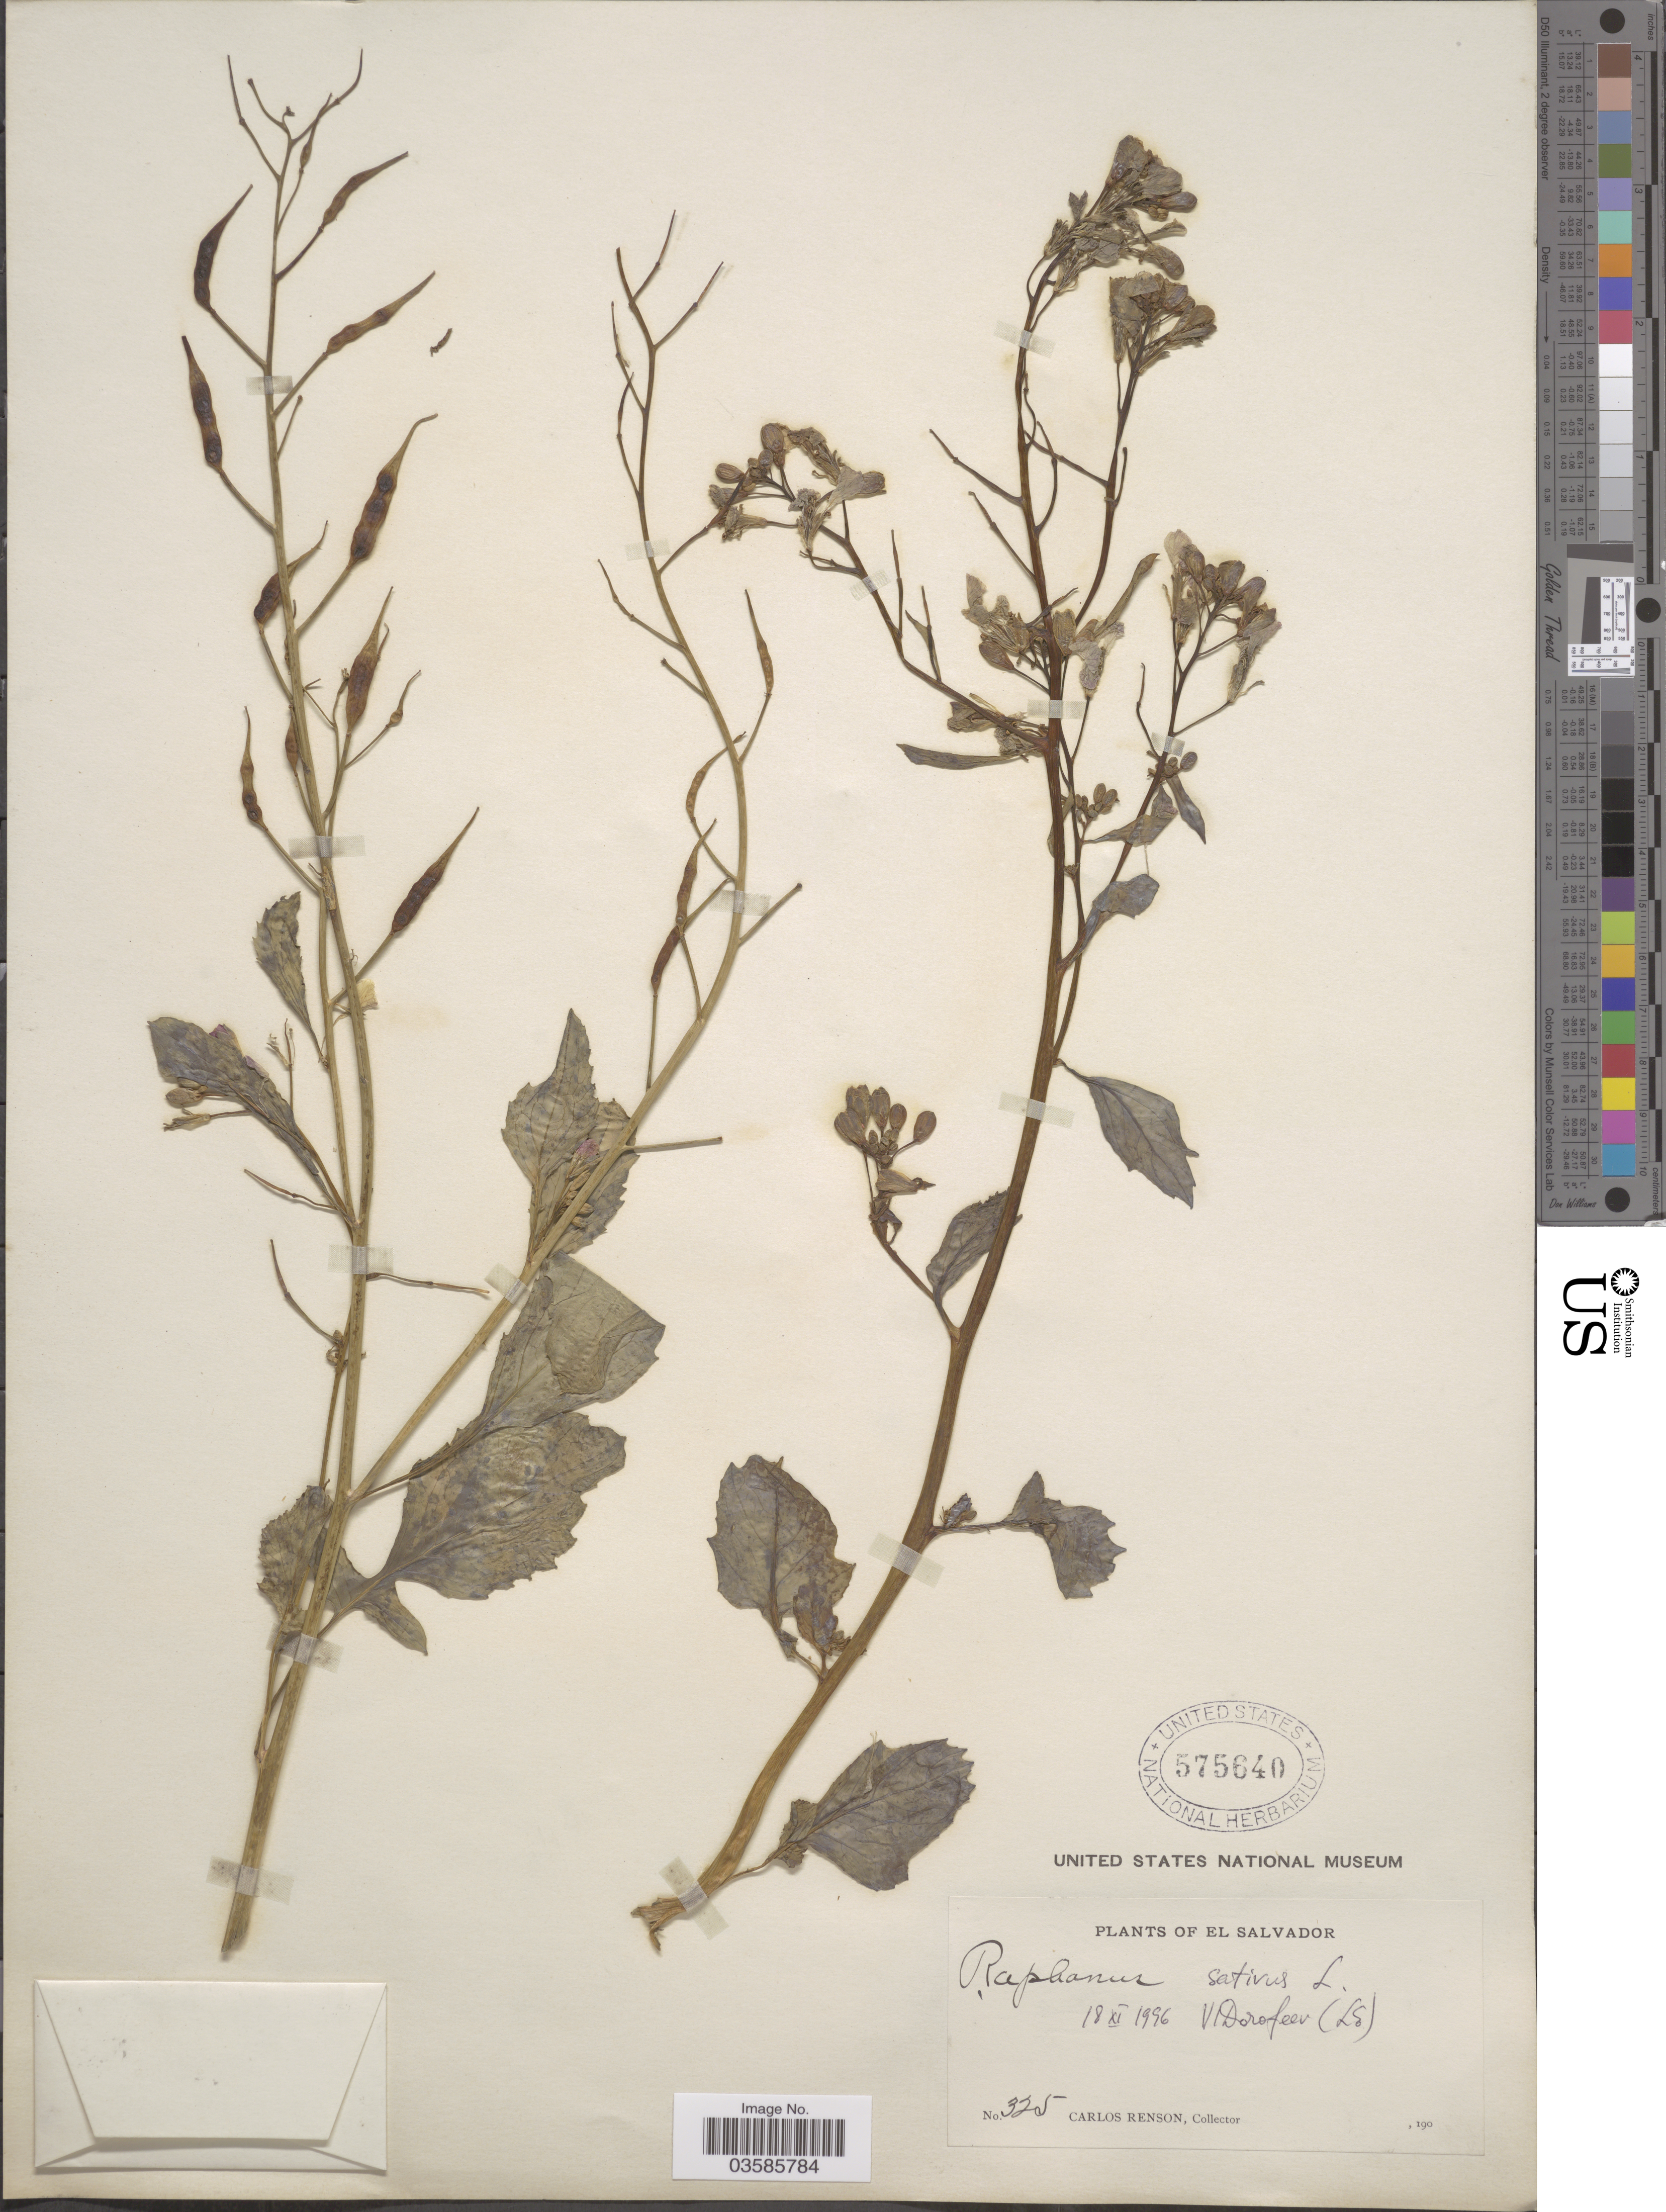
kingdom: Plantae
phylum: Tracheophyta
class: Magnoliopsida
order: Brassicales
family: Brassicaceae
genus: Raphanus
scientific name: Raphanus sativus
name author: L.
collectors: C. Renson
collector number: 325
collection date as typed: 190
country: El Salvador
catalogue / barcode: US 575640